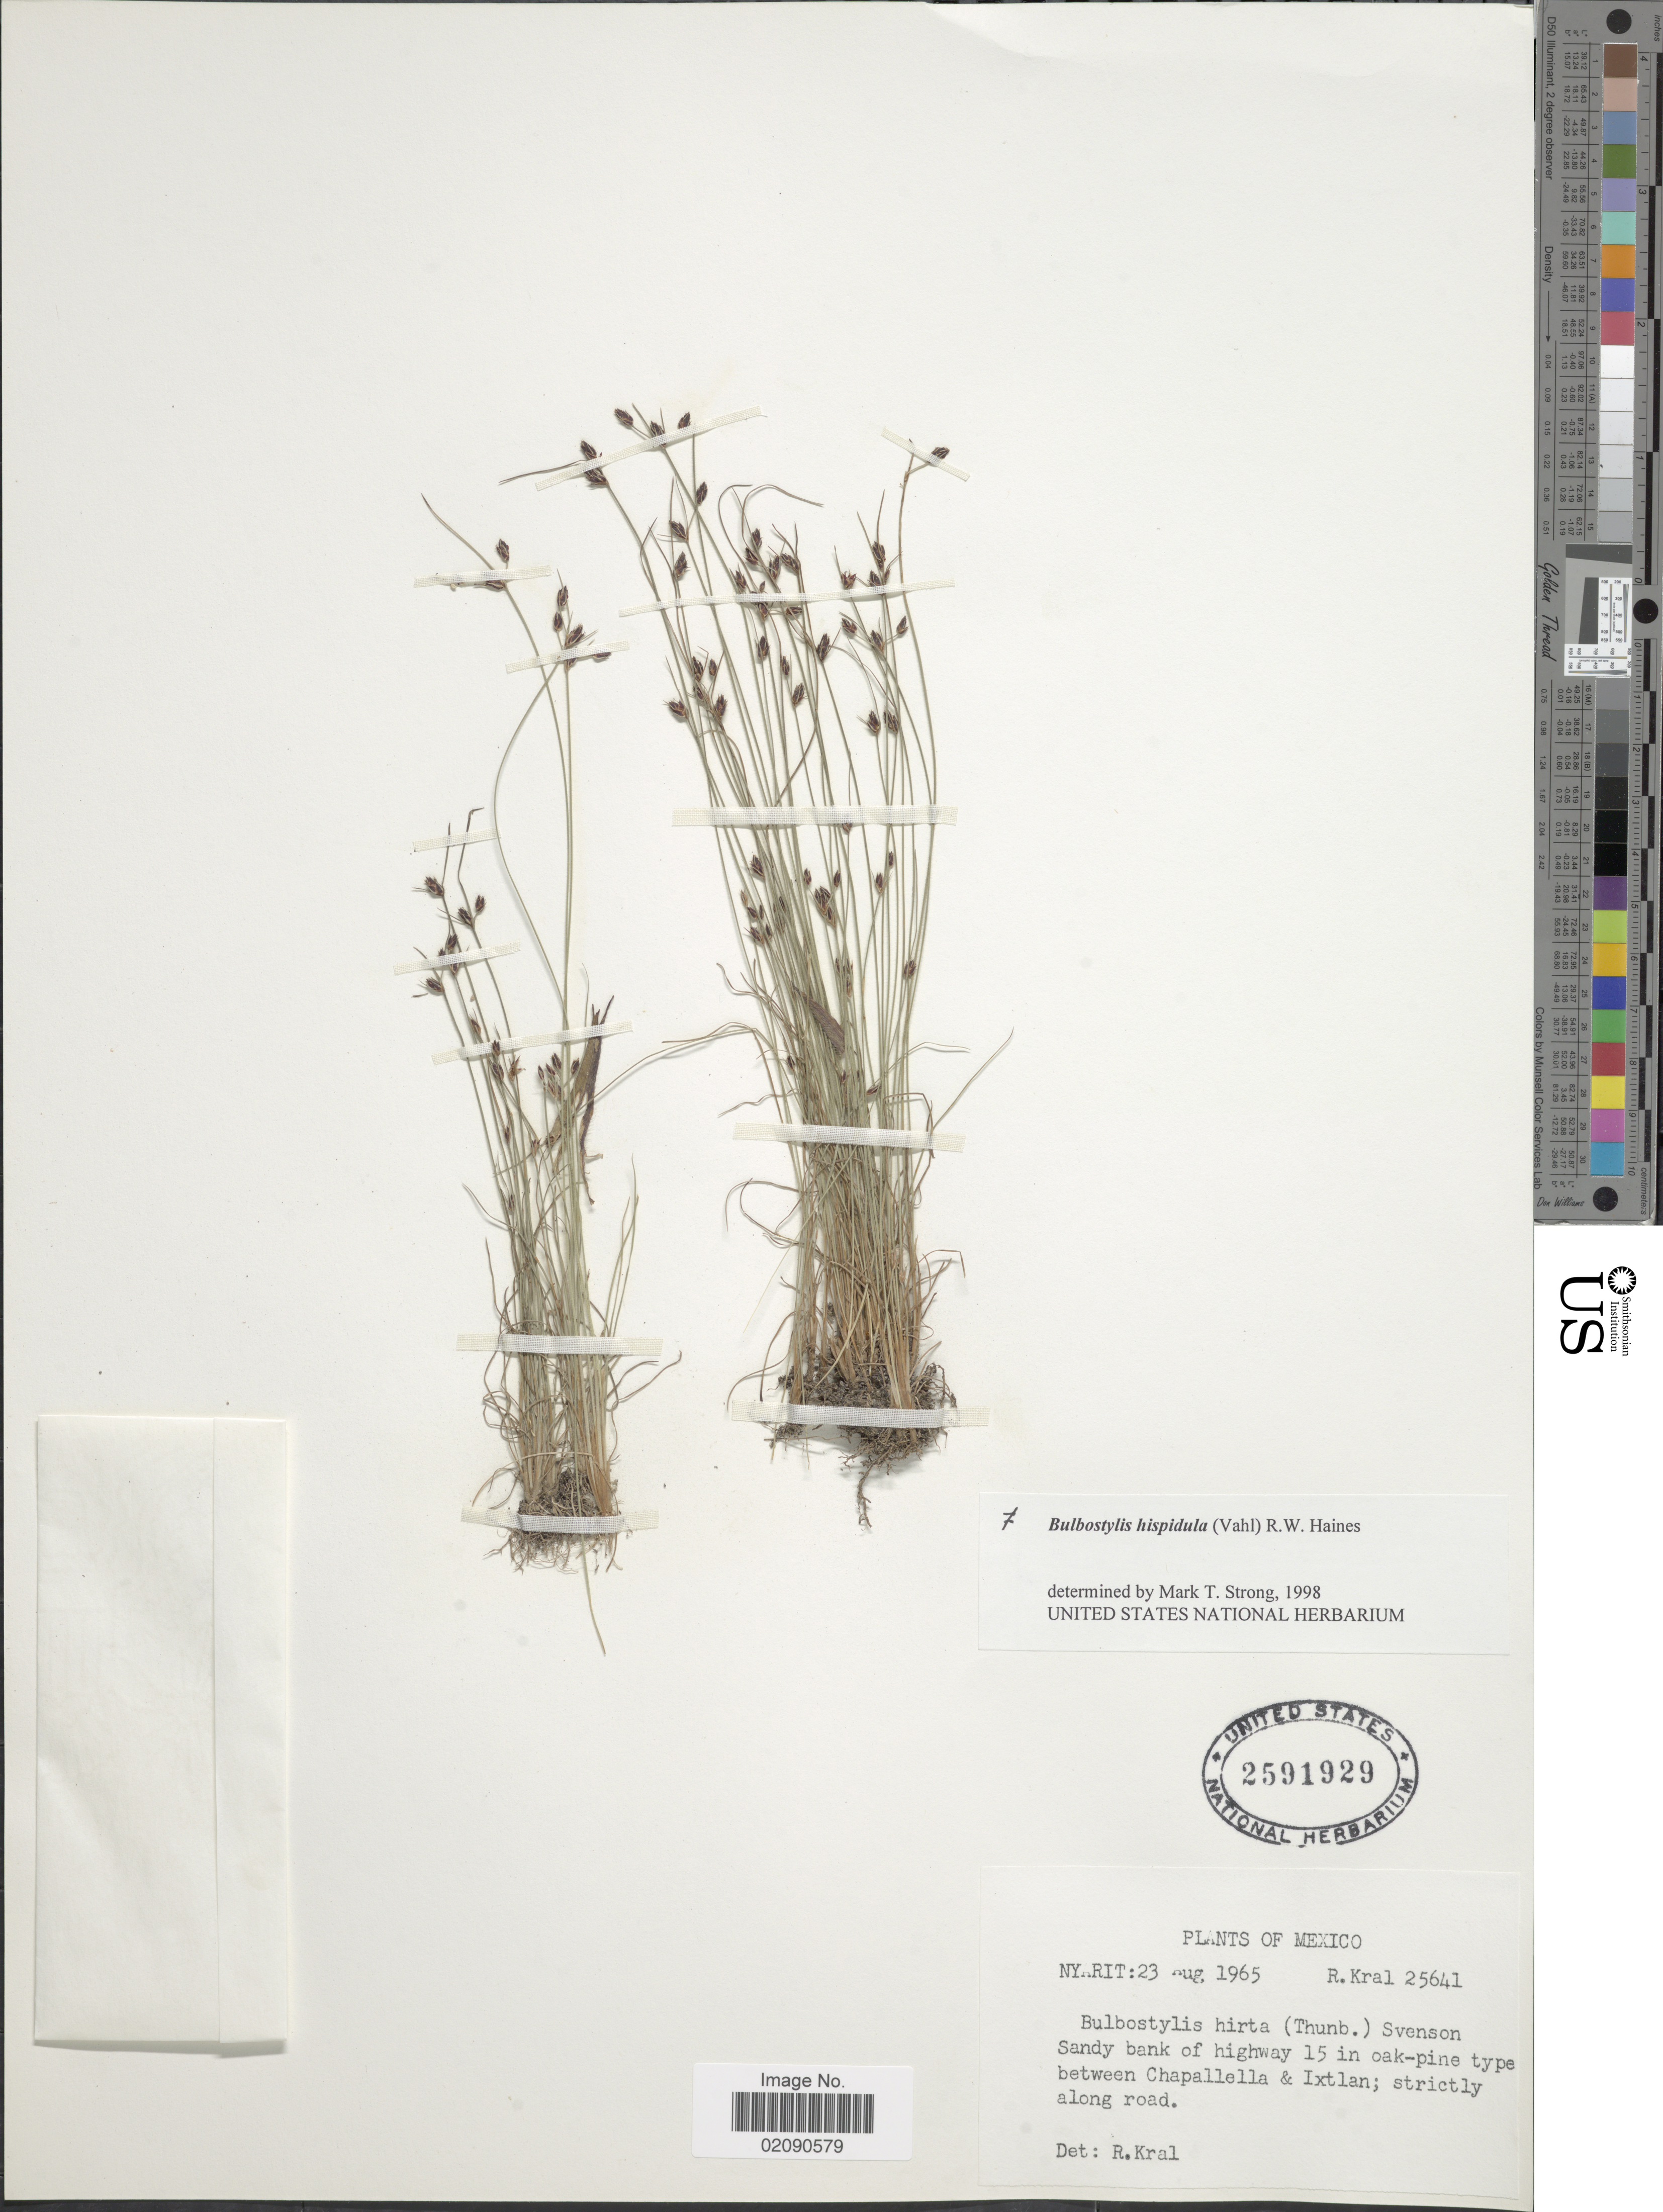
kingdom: Plantae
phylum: Tracheophyta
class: Liliopsida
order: Poales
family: Cyperaceae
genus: Bulbostylis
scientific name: Bulbostylis hispidula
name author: (Vahl) R.W. Haines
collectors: R. Kral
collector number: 25641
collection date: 1965-08-23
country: Mexico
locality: Nyarit, Sandy bank of highway 15 in oak-pine type between Chapallella & Ixtlan; strictly along road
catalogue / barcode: US 2591929